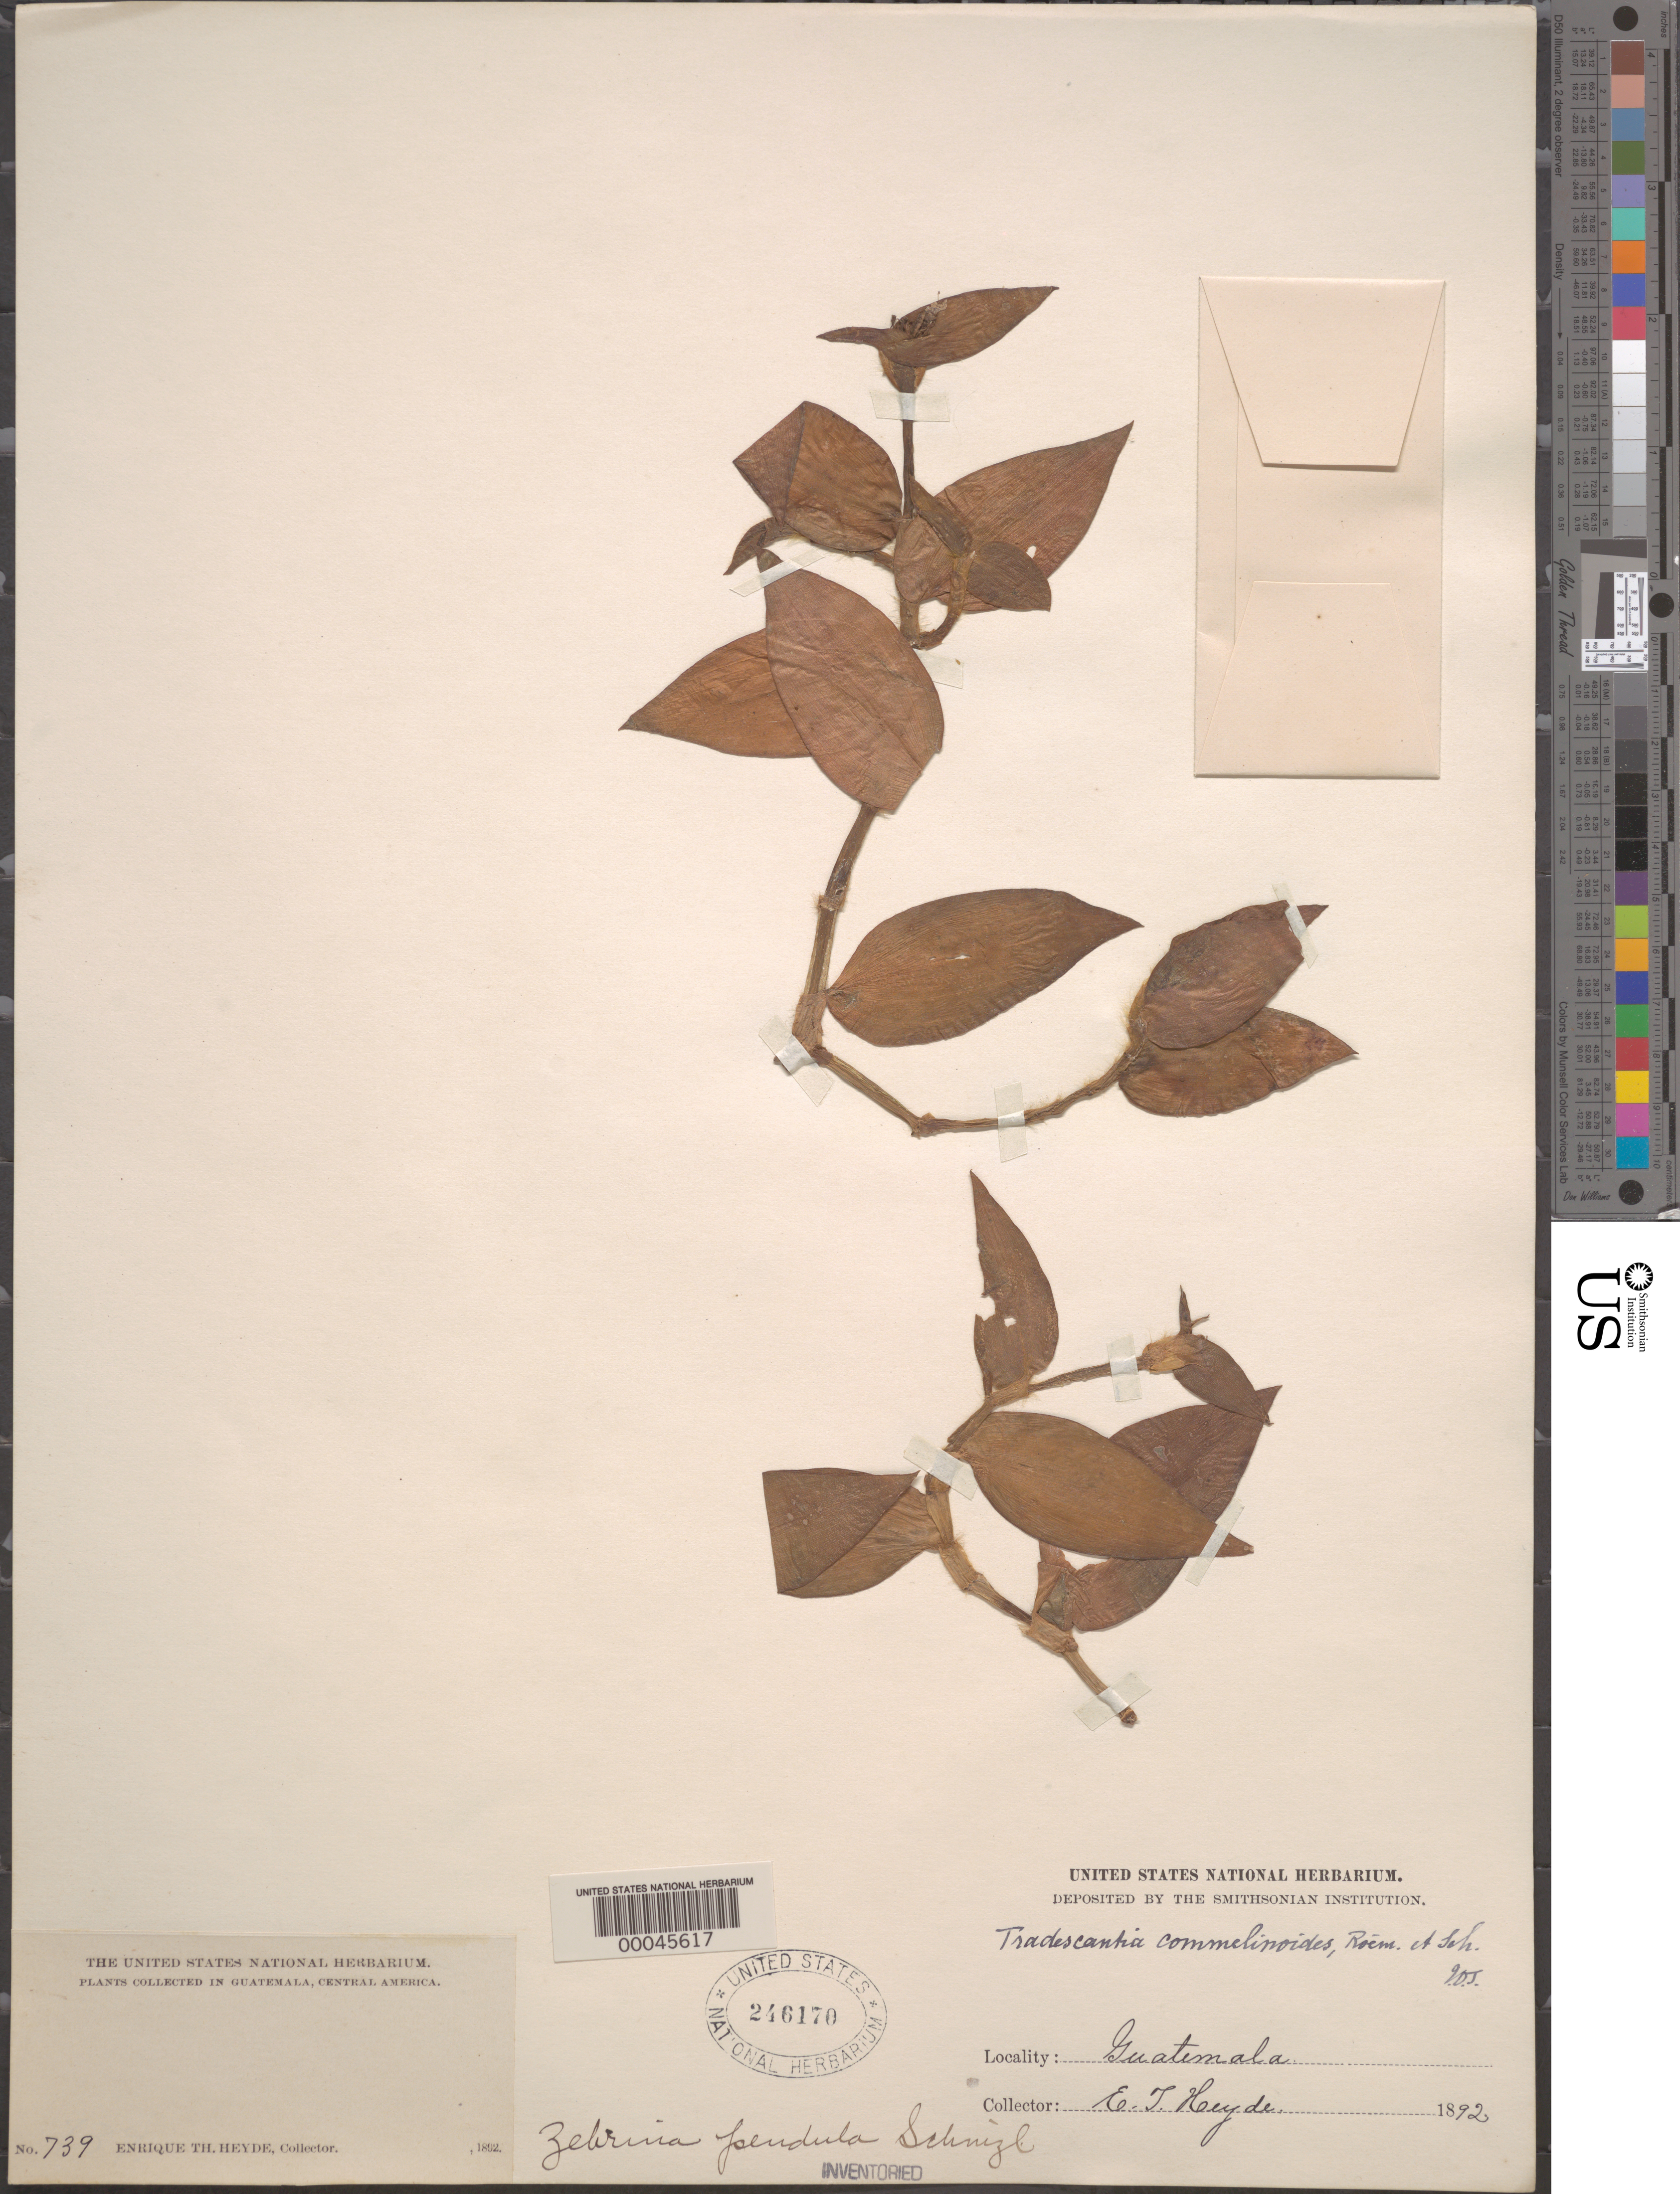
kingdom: Plantae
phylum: Tracheophyta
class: Liliopsida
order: Commelinales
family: Commelinaceae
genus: Tradescantia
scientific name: Tradescantia zebrina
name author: Bosse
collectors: E. T. Heyde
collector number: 739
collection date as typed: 1892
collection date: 1892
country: Guatemala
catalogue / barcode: US 246170